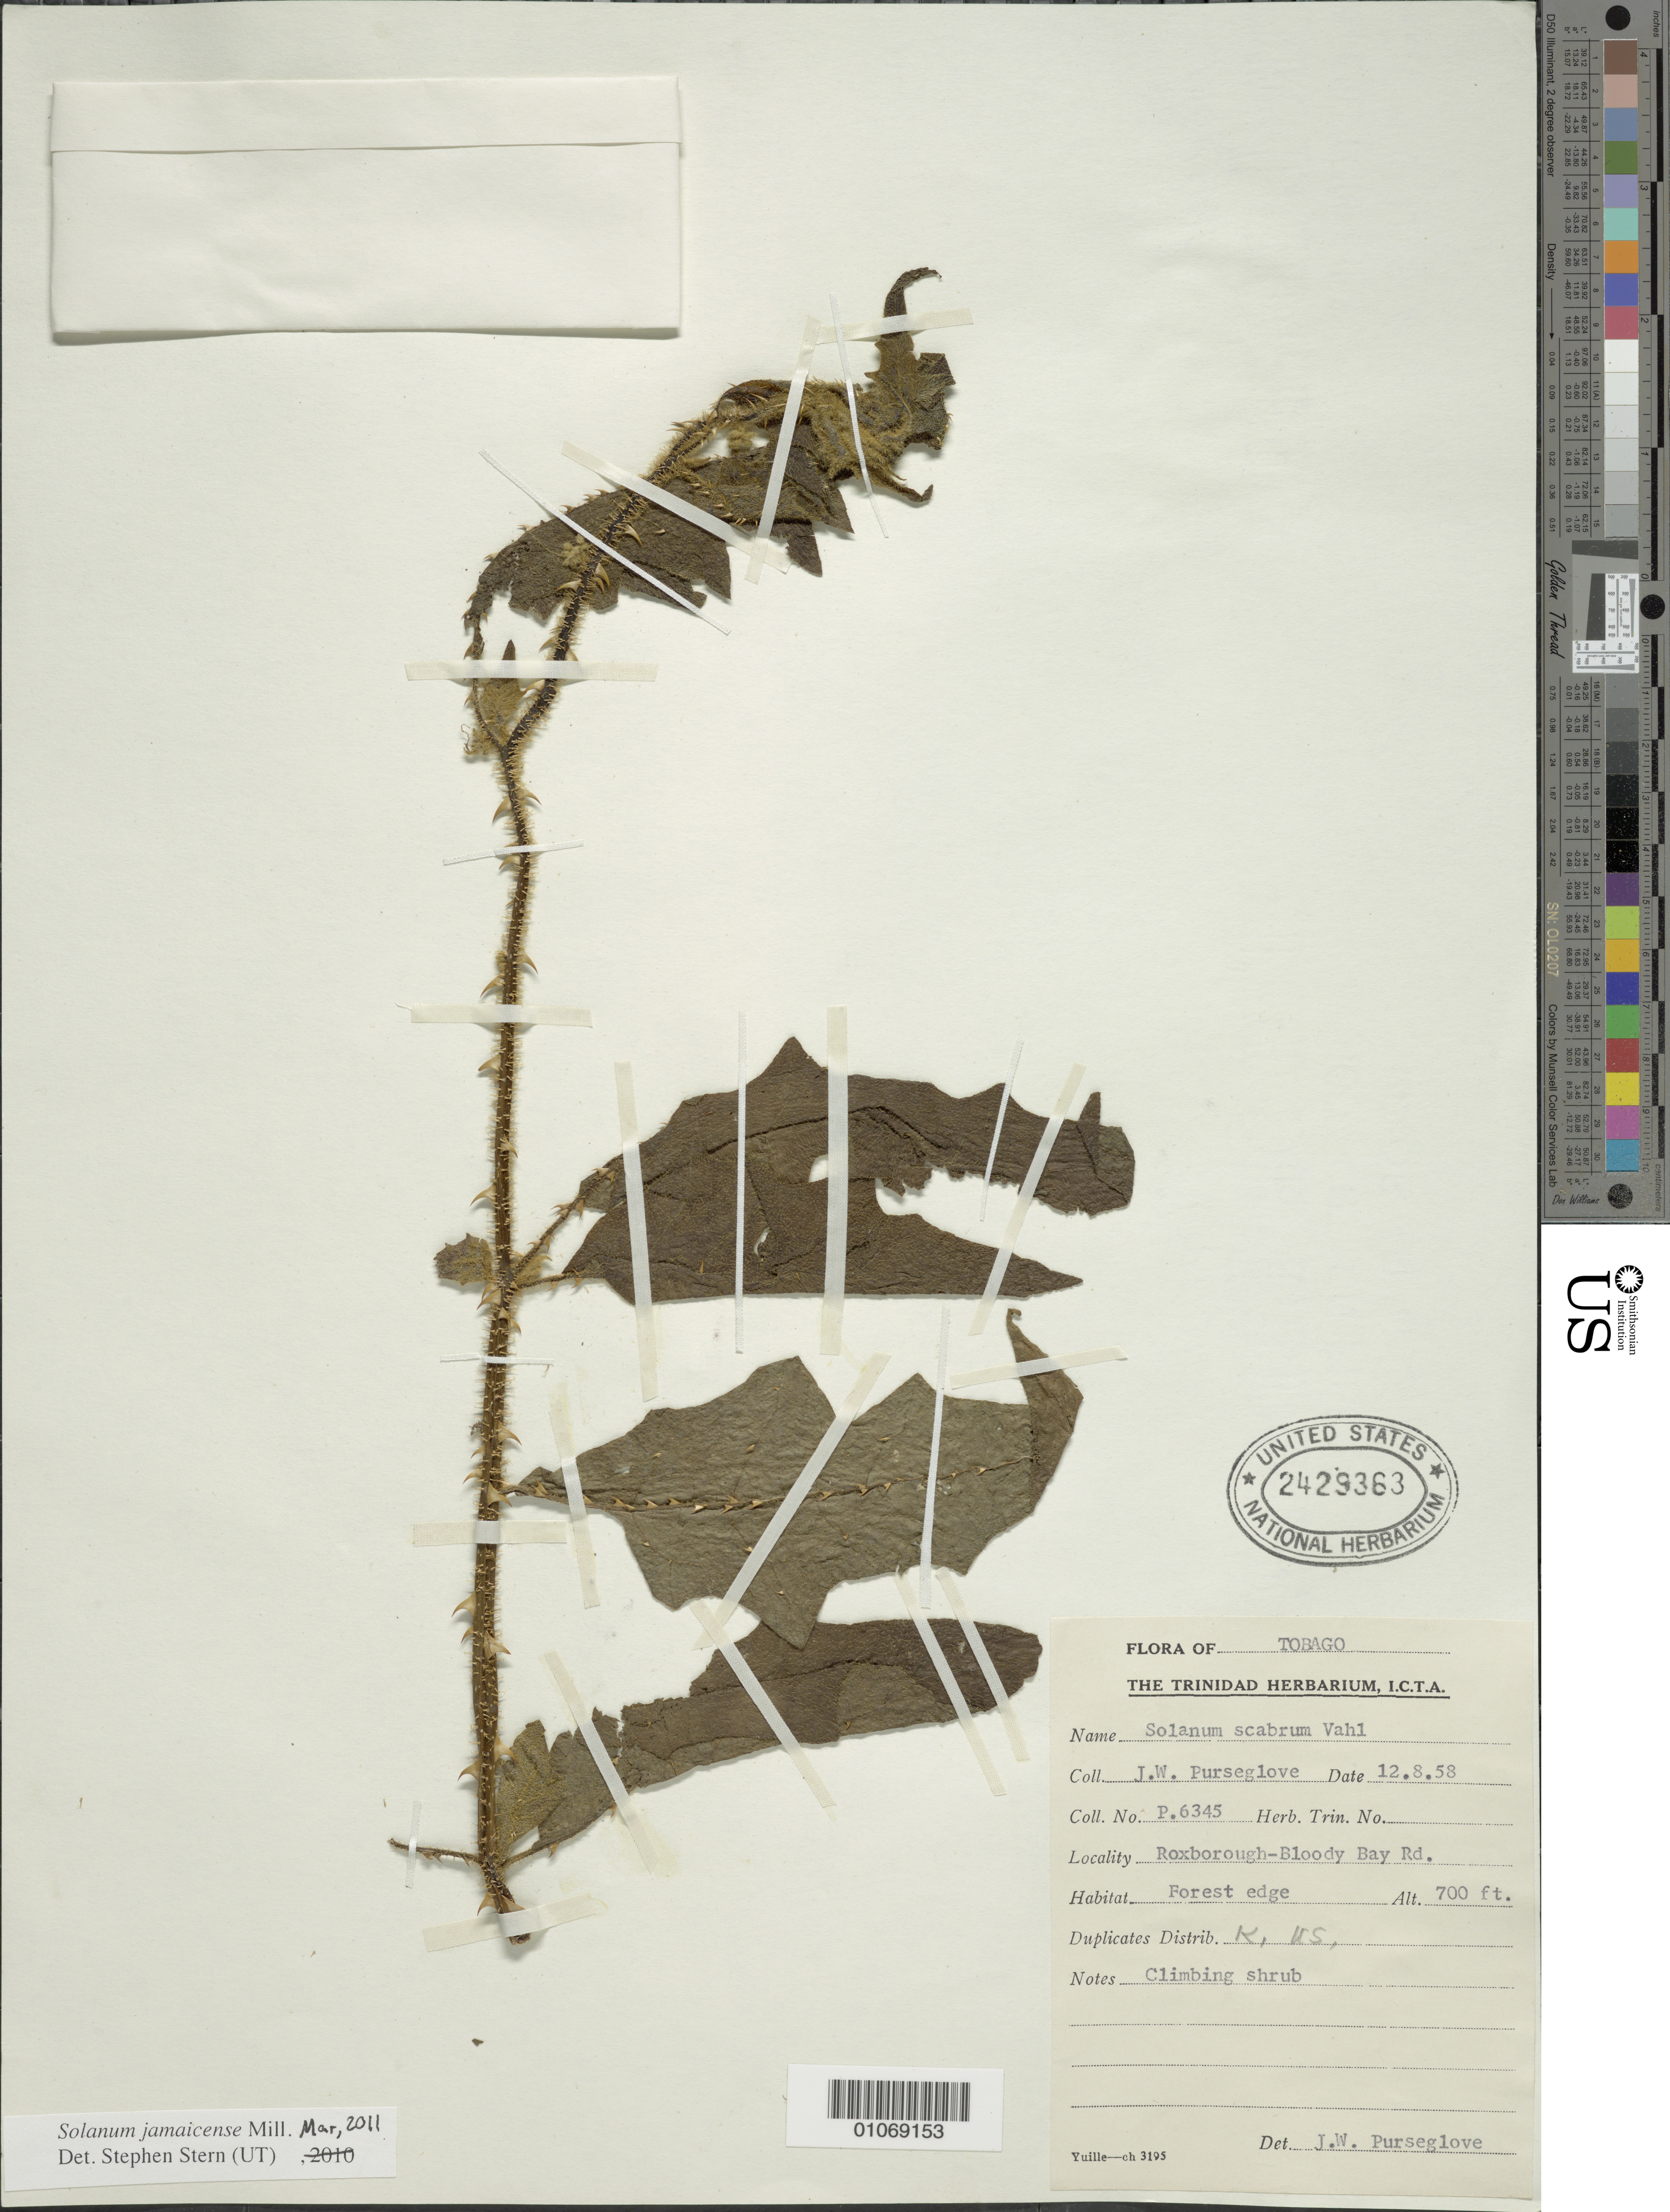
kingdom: Plantae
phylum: Tracheophyta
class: Magnoliopsida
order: Solanales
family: Solanaceae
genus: Solanum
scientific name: Solanum jamaicense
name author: Mill.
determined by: Stern, S. R., (UT)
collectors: J. Purseglove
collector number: P.6345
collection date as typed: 12 Aug 1958 or 08 Dec 1958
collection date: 1958-08-12 or 1958-12-08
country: Trinidad and Tobago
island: Tobago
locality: Roxborough-Bloody Bay Road, forest edge.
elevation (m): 213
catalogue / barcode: US 2429363